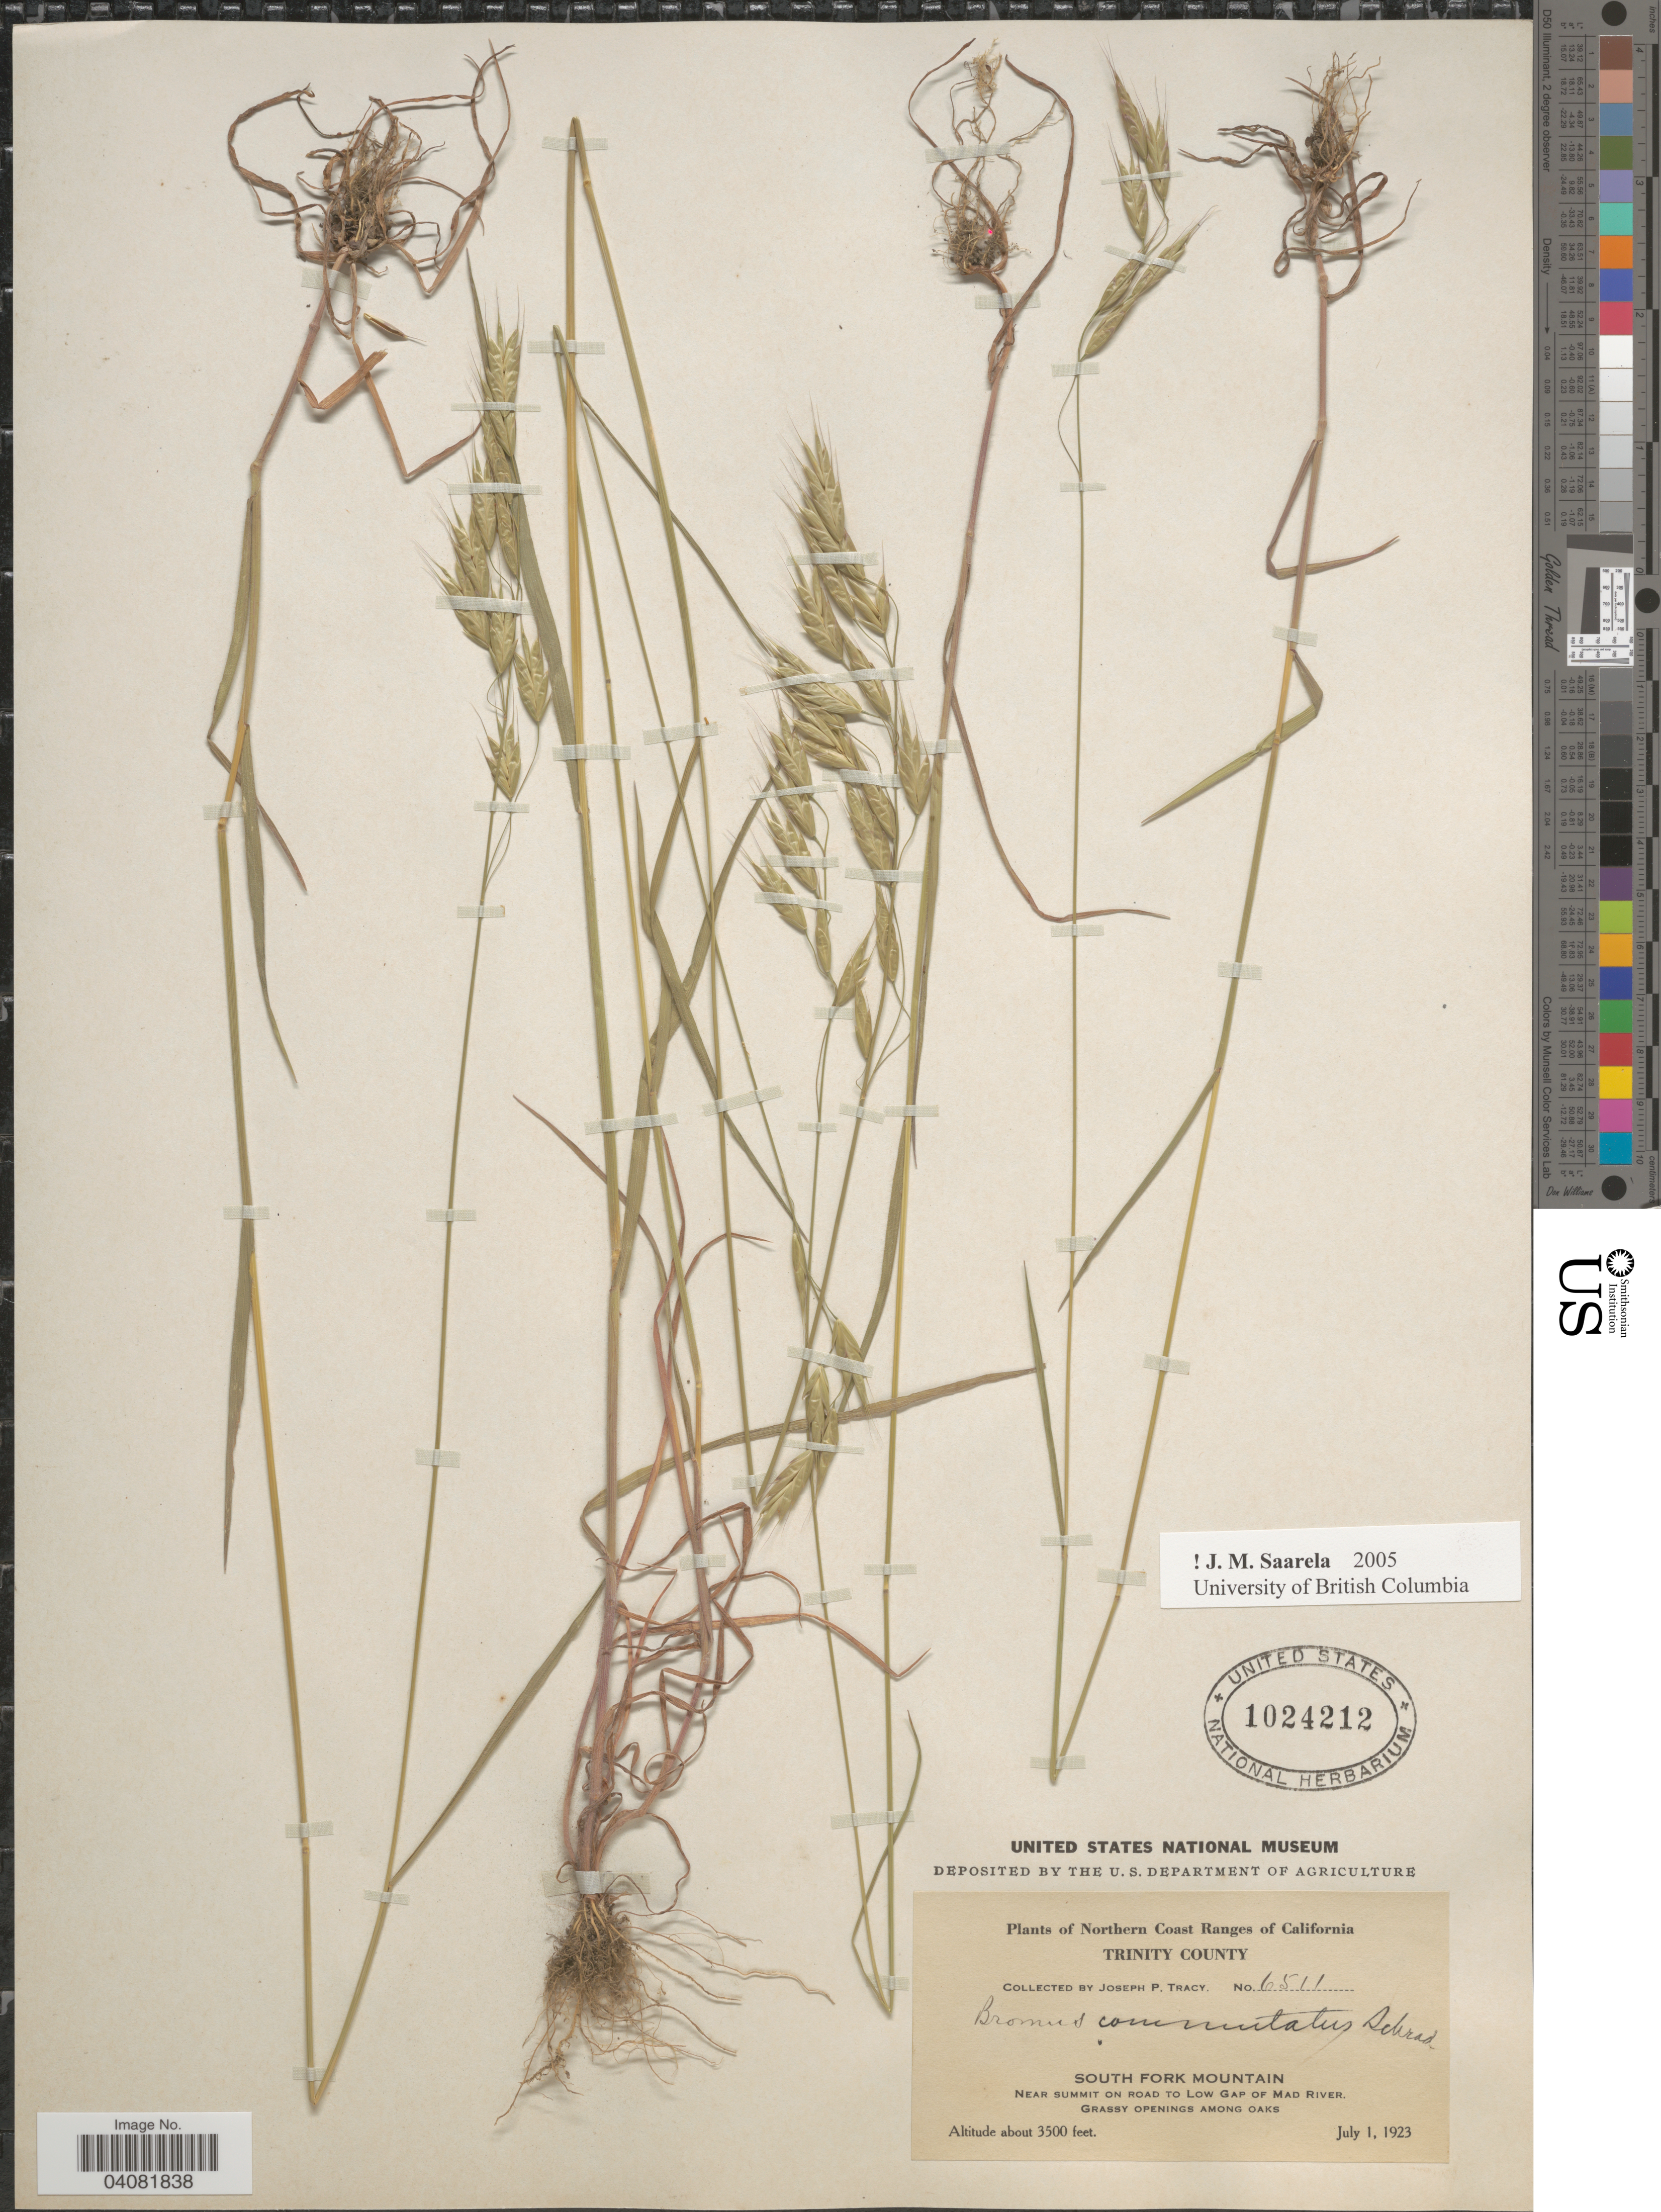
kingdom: Plantae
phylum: Tracheophyta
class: Liliopsida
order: Poales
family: Poaceae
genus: Bromus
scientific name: Bromus commutatus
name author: Schrad.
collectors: J. Tracy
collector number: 6511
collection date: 1923-07-01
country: United States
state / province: California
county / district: Trinity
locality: Northern Coast Ranges of California. Trinity County. South Fork Mountain. Near summit on road to Low Gap of Mad River.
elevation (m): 1067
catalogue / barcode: US 1024212